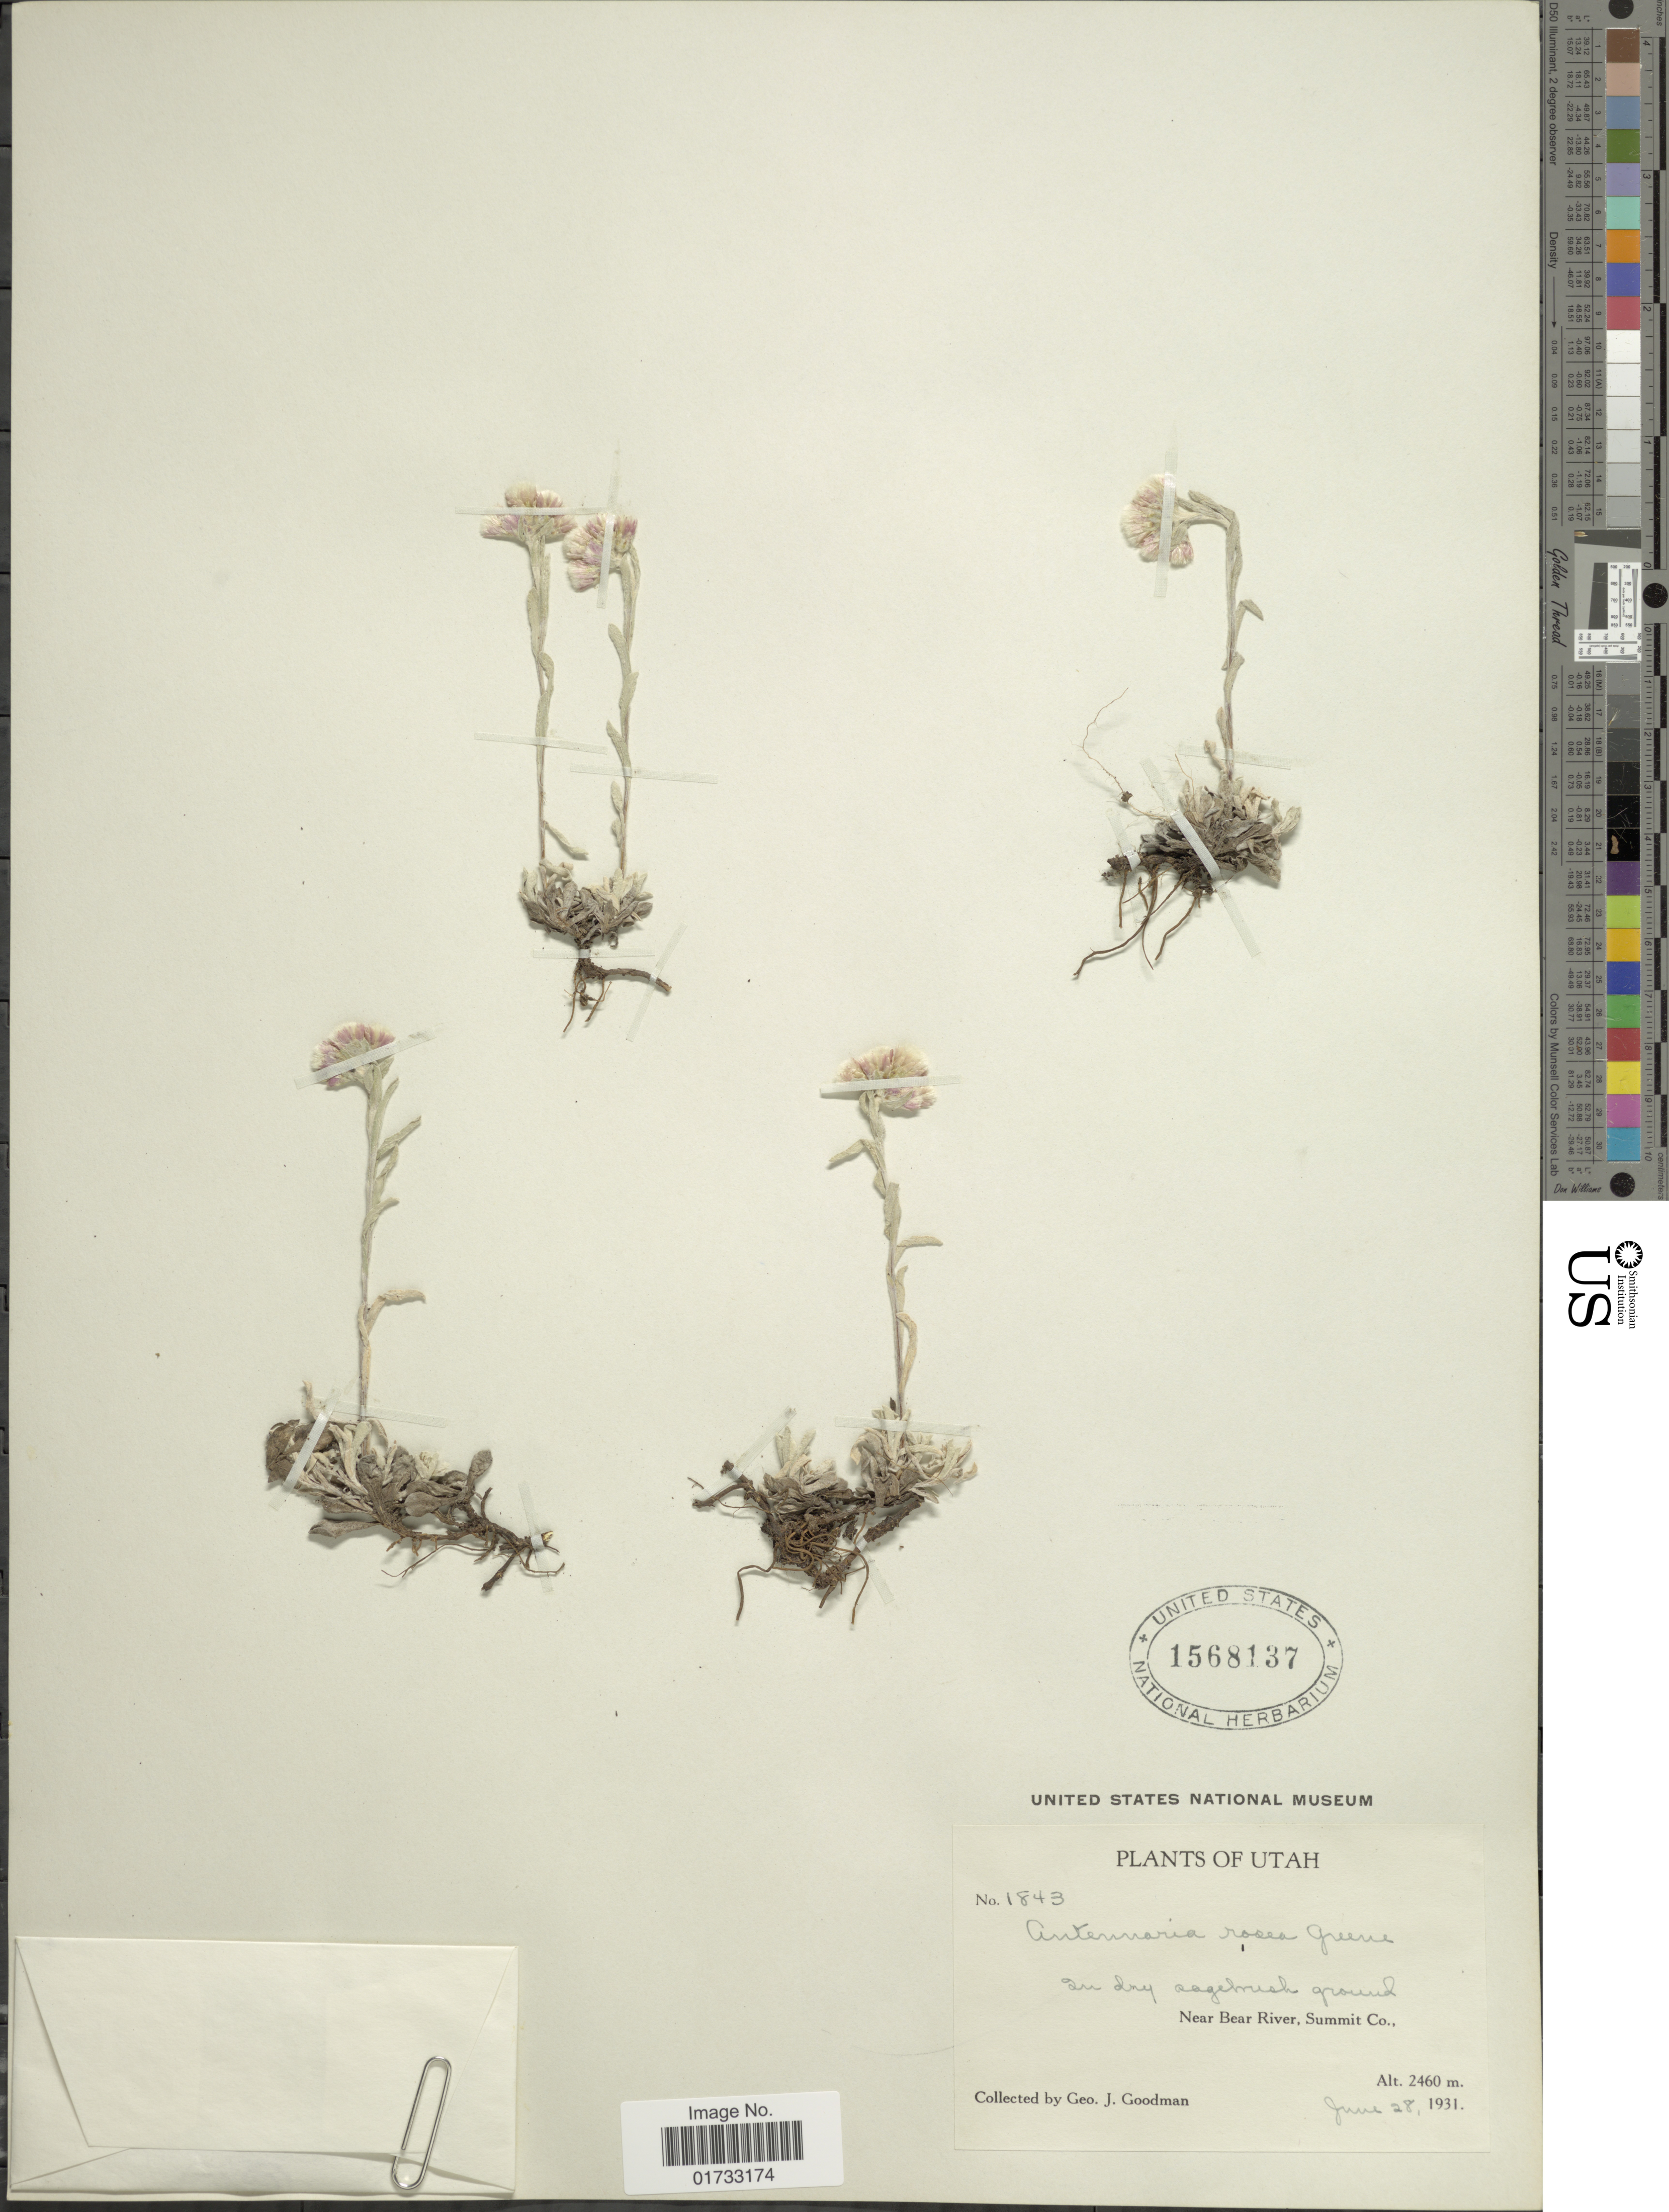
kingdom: Plantae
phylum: Tracheophyta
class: Magnoliopsida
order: Asterales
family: Asteraceae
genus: Antennaria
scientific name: Antennaria rosea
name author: Greene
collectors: G. J. Goodman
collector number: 1843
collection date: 1931-06-28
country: United States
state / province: Utah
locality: In dry sagebrush ground, near Bear River, Summit Co.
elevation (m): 2460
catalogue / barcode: US 1568137